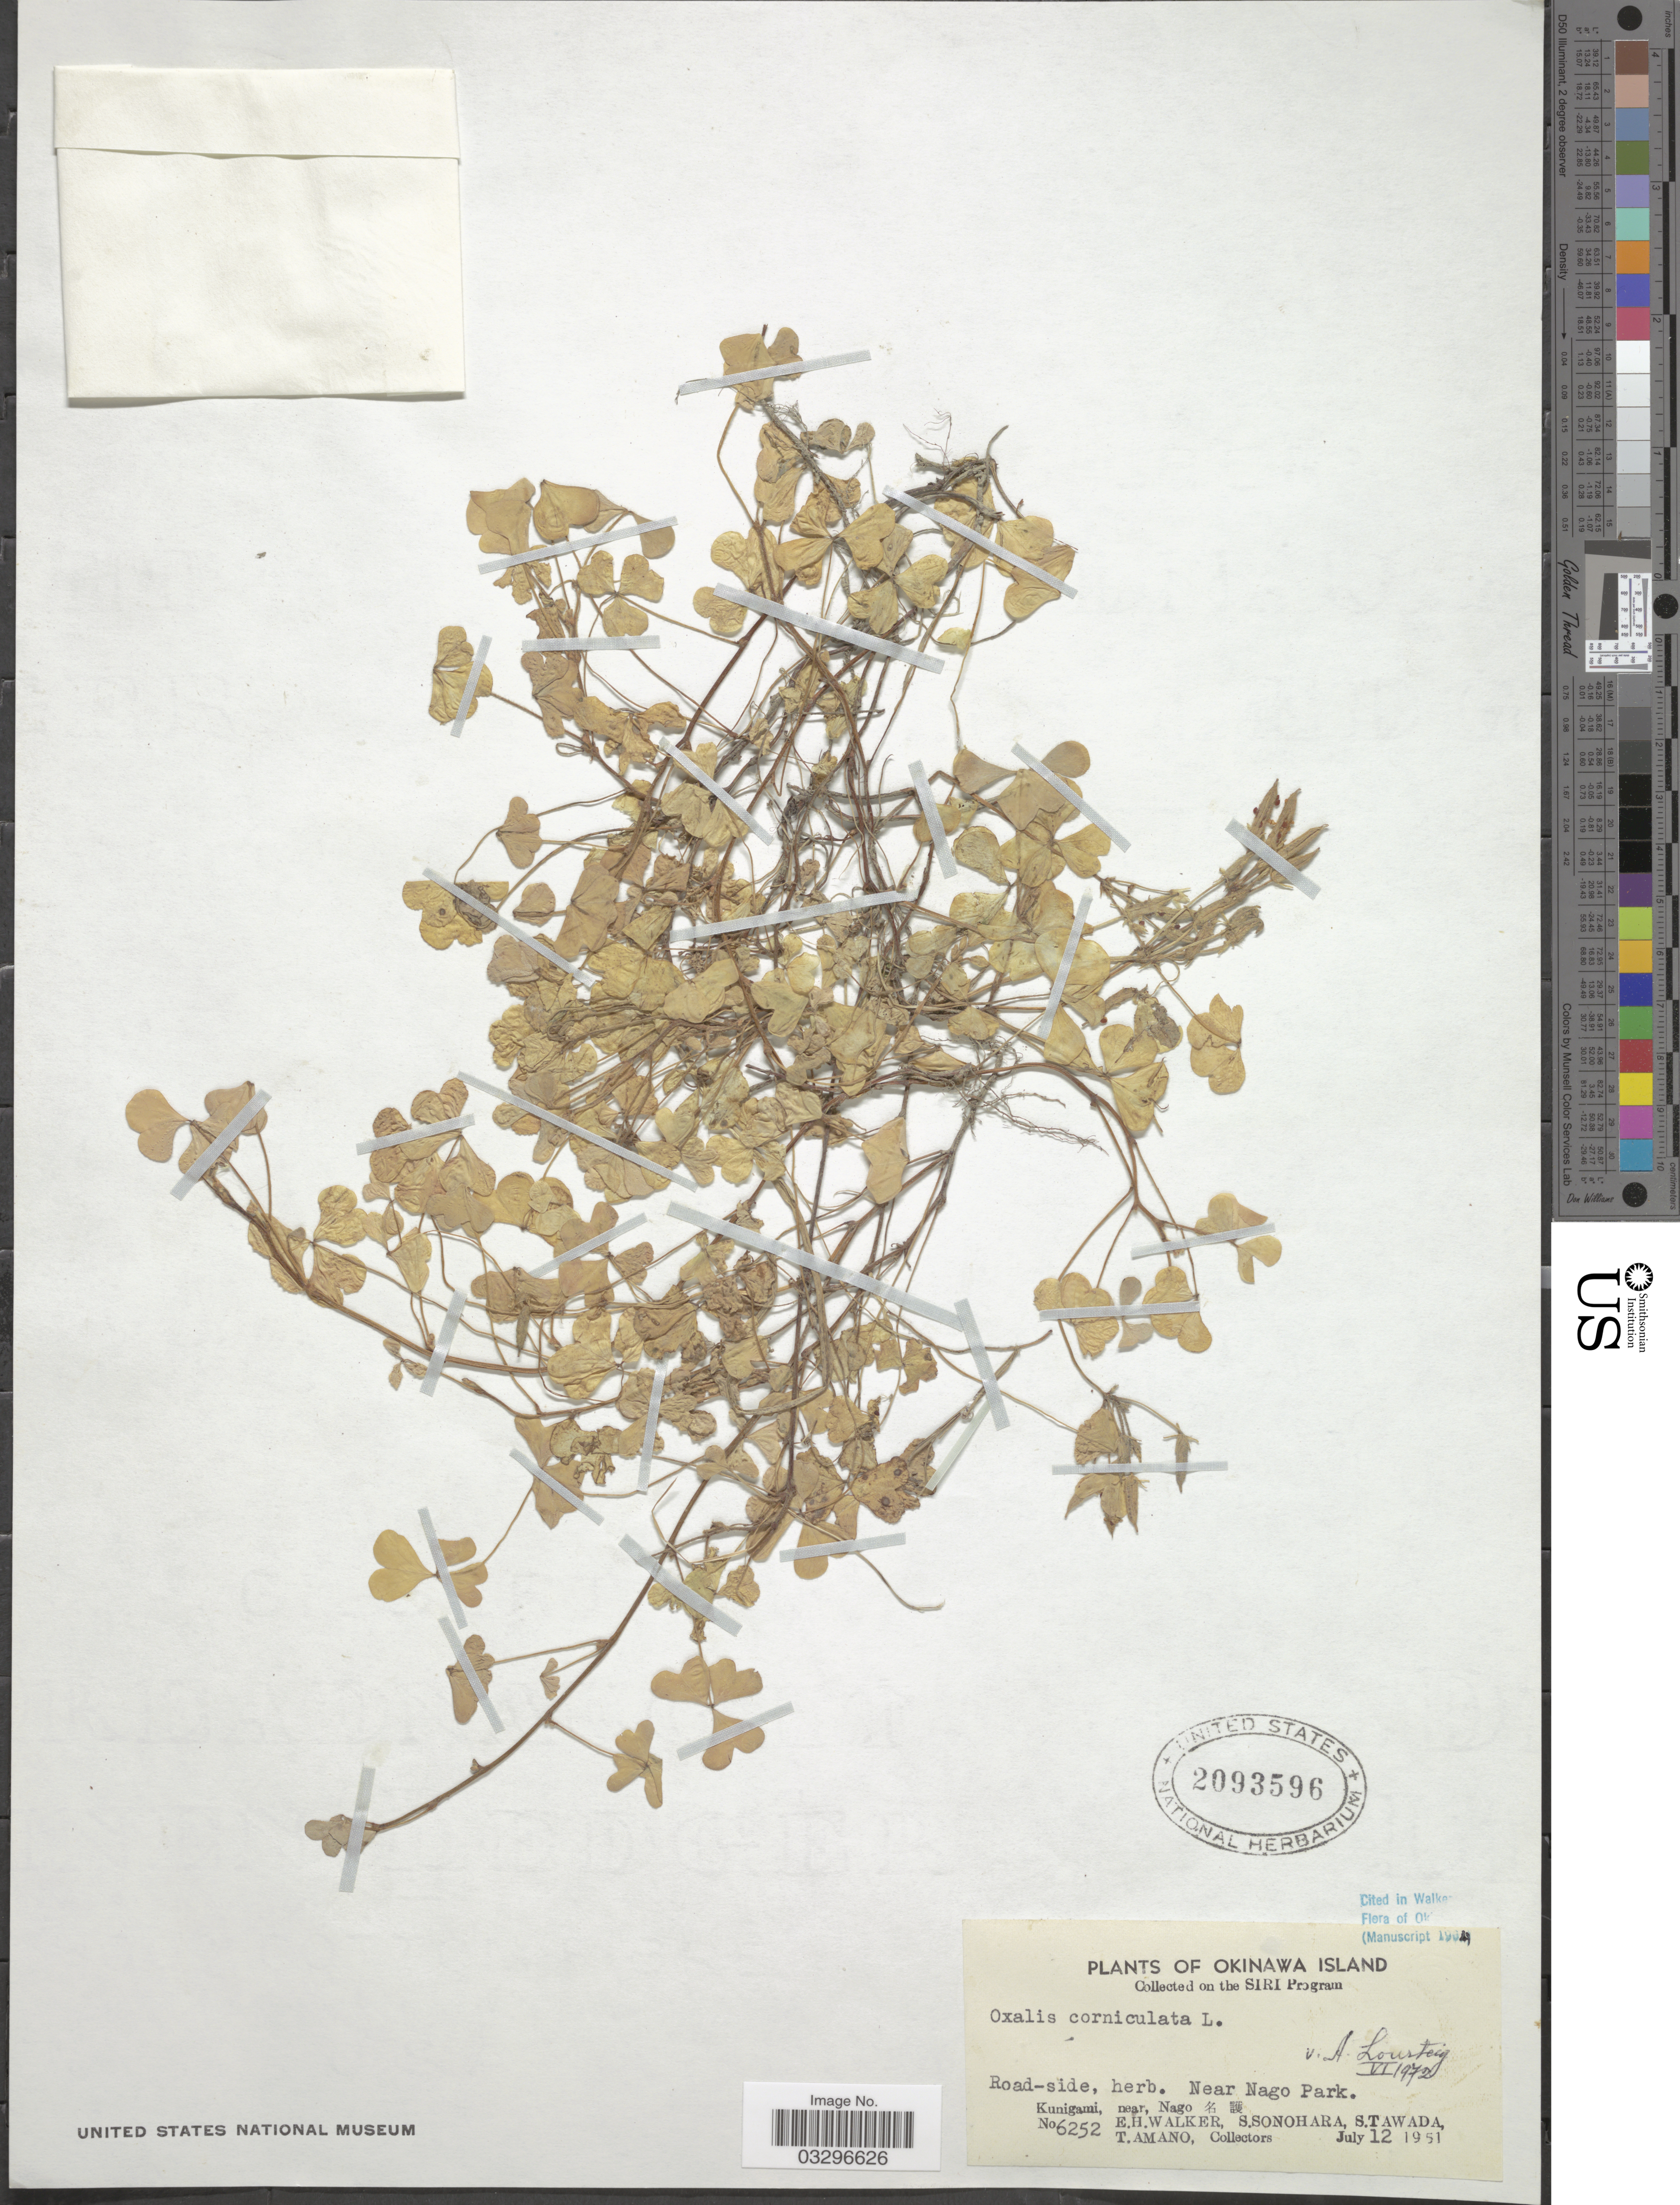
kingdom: Plantae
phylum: Tracheophyta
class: Magnoliopsida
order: Oxalidales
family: Oxalidaceae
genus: Oxalis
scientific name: Oxalis corniculata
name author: L.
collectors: E. H. Walker, S. Sonohara, S. Tawada & T. Amano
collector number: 6252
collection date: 1951-07-12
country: Japan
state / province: Okinawa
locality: Okinawa Island, Near Nago Park, Kunigami, near, Nago X.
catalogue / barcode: US 2093596